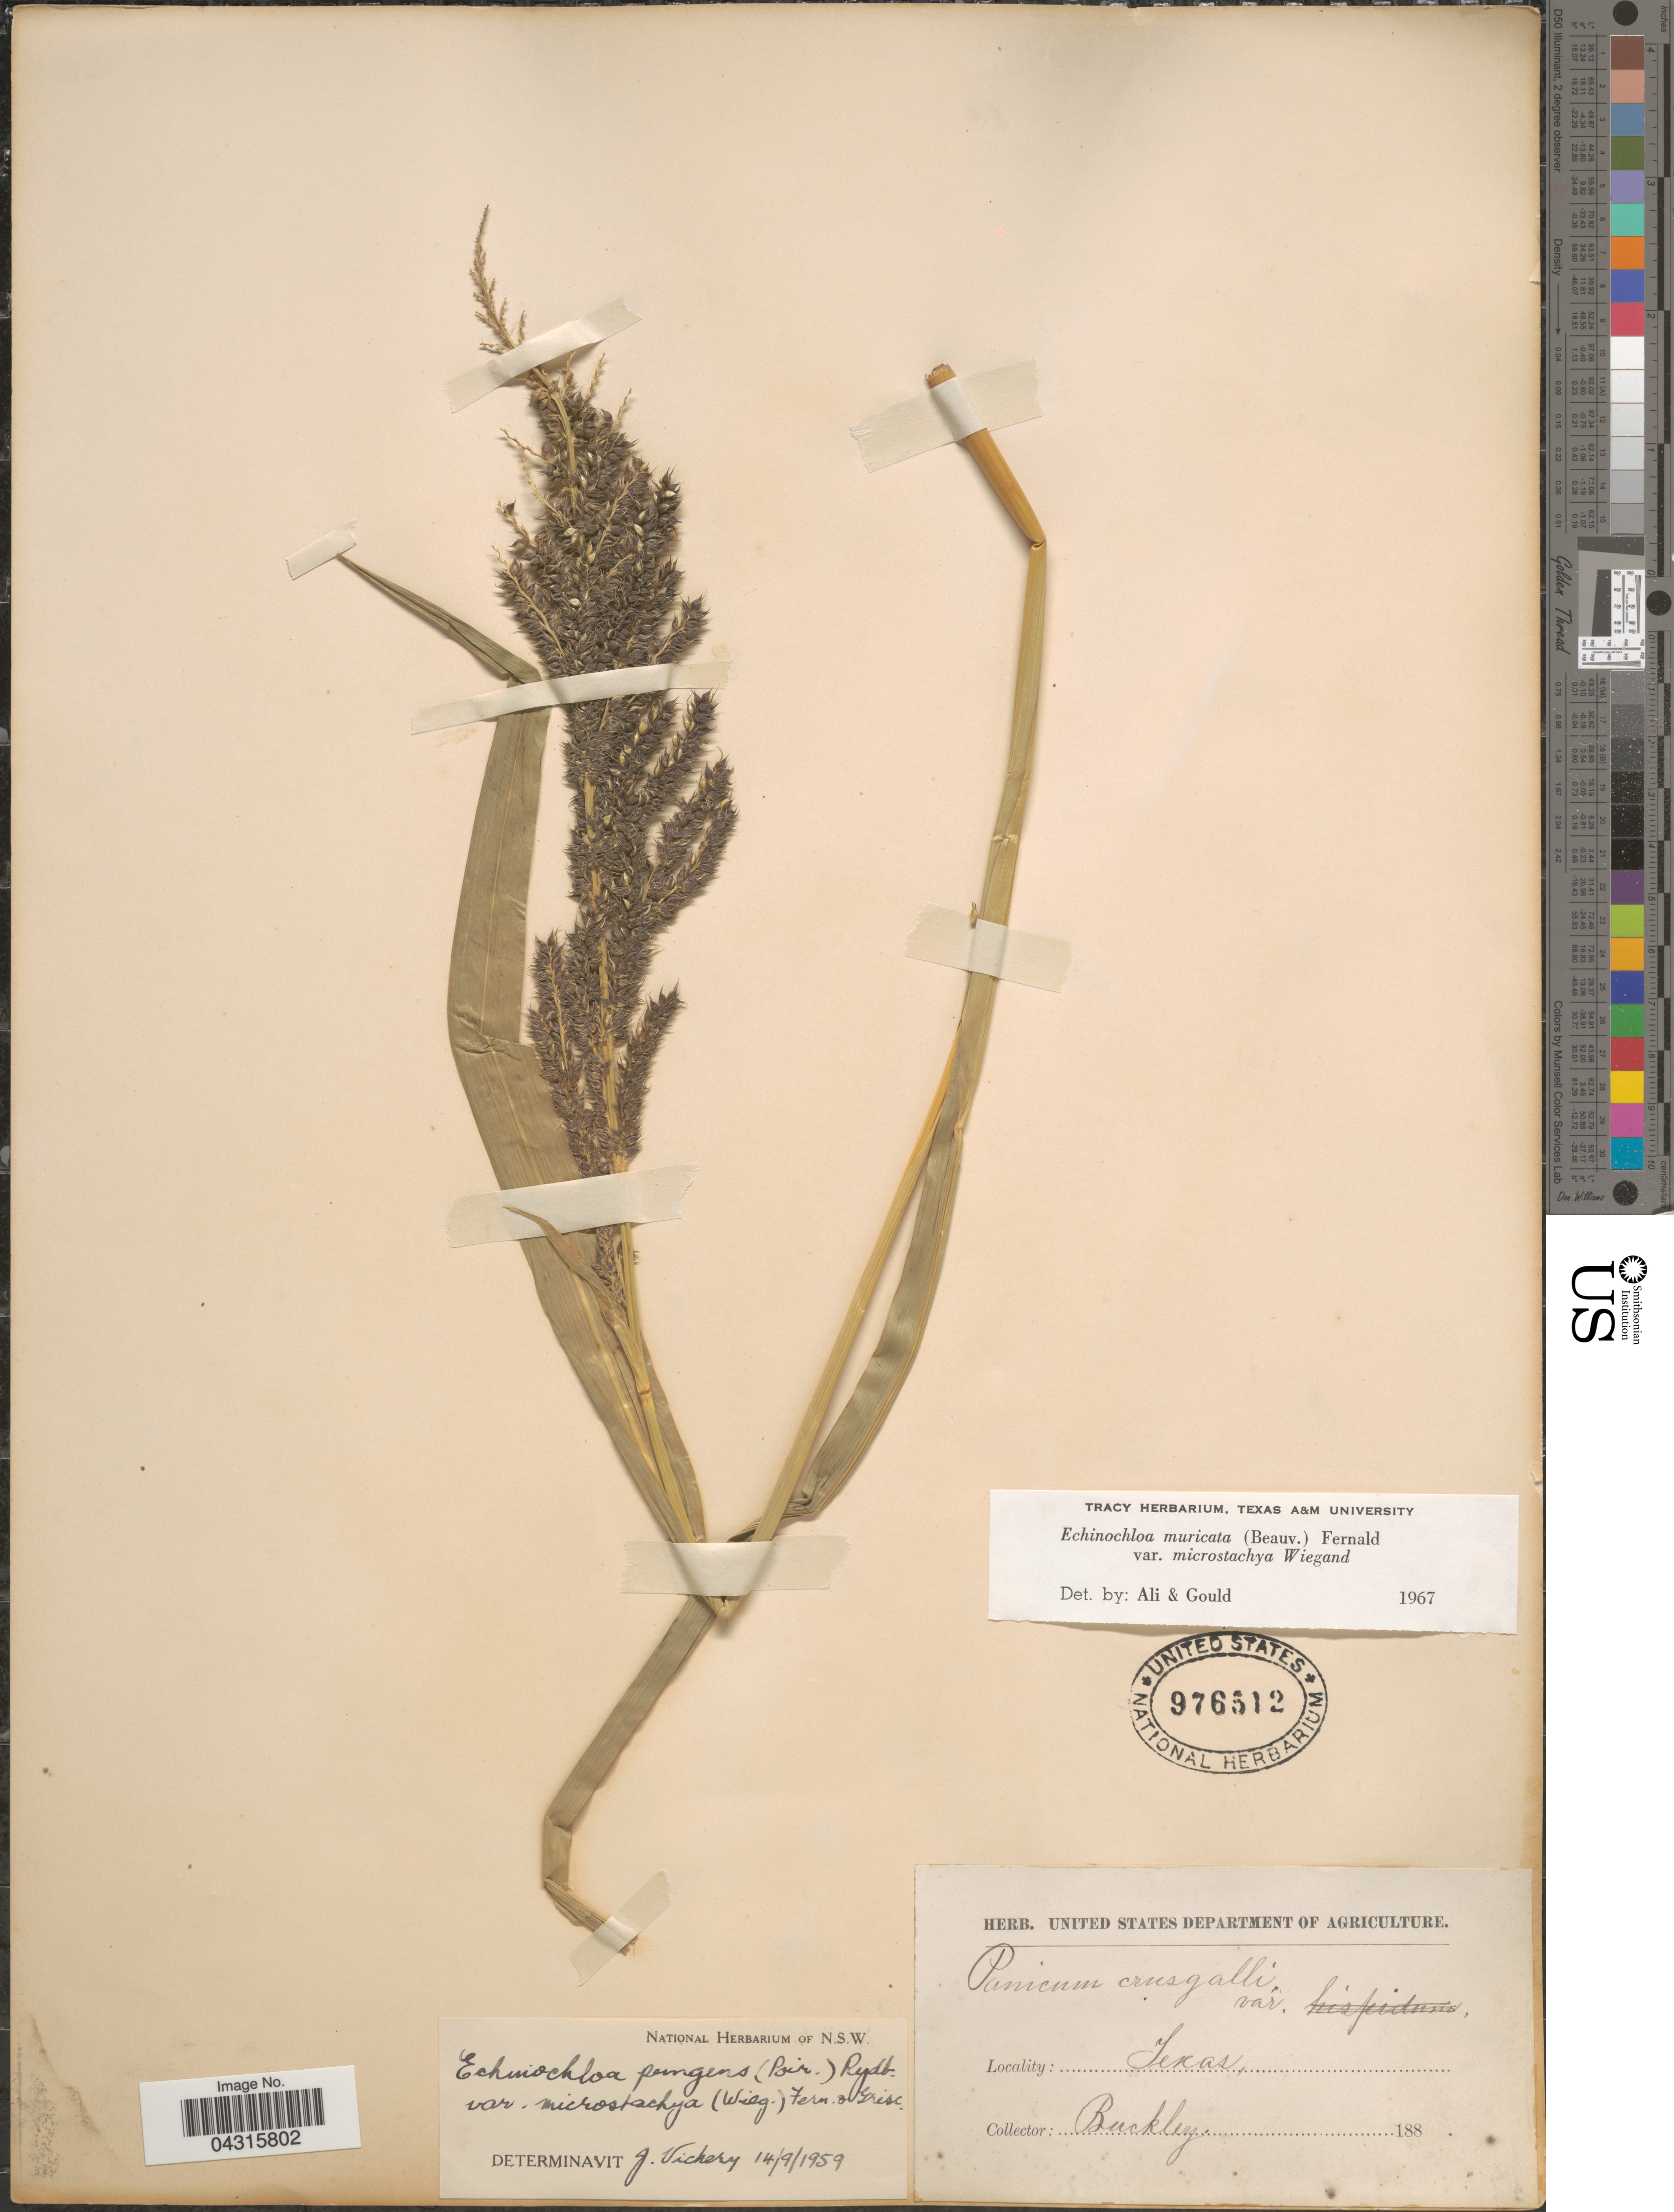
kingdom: Plantae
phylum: Tracheophyta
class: Liliopsida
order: Poales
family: Poaceae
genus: Echinochloa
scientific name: Echinochloa muricata var. microstachya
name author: Wiegand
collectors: -- Buckley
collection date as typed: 188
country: United States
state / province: Texas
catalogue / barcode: US 976512